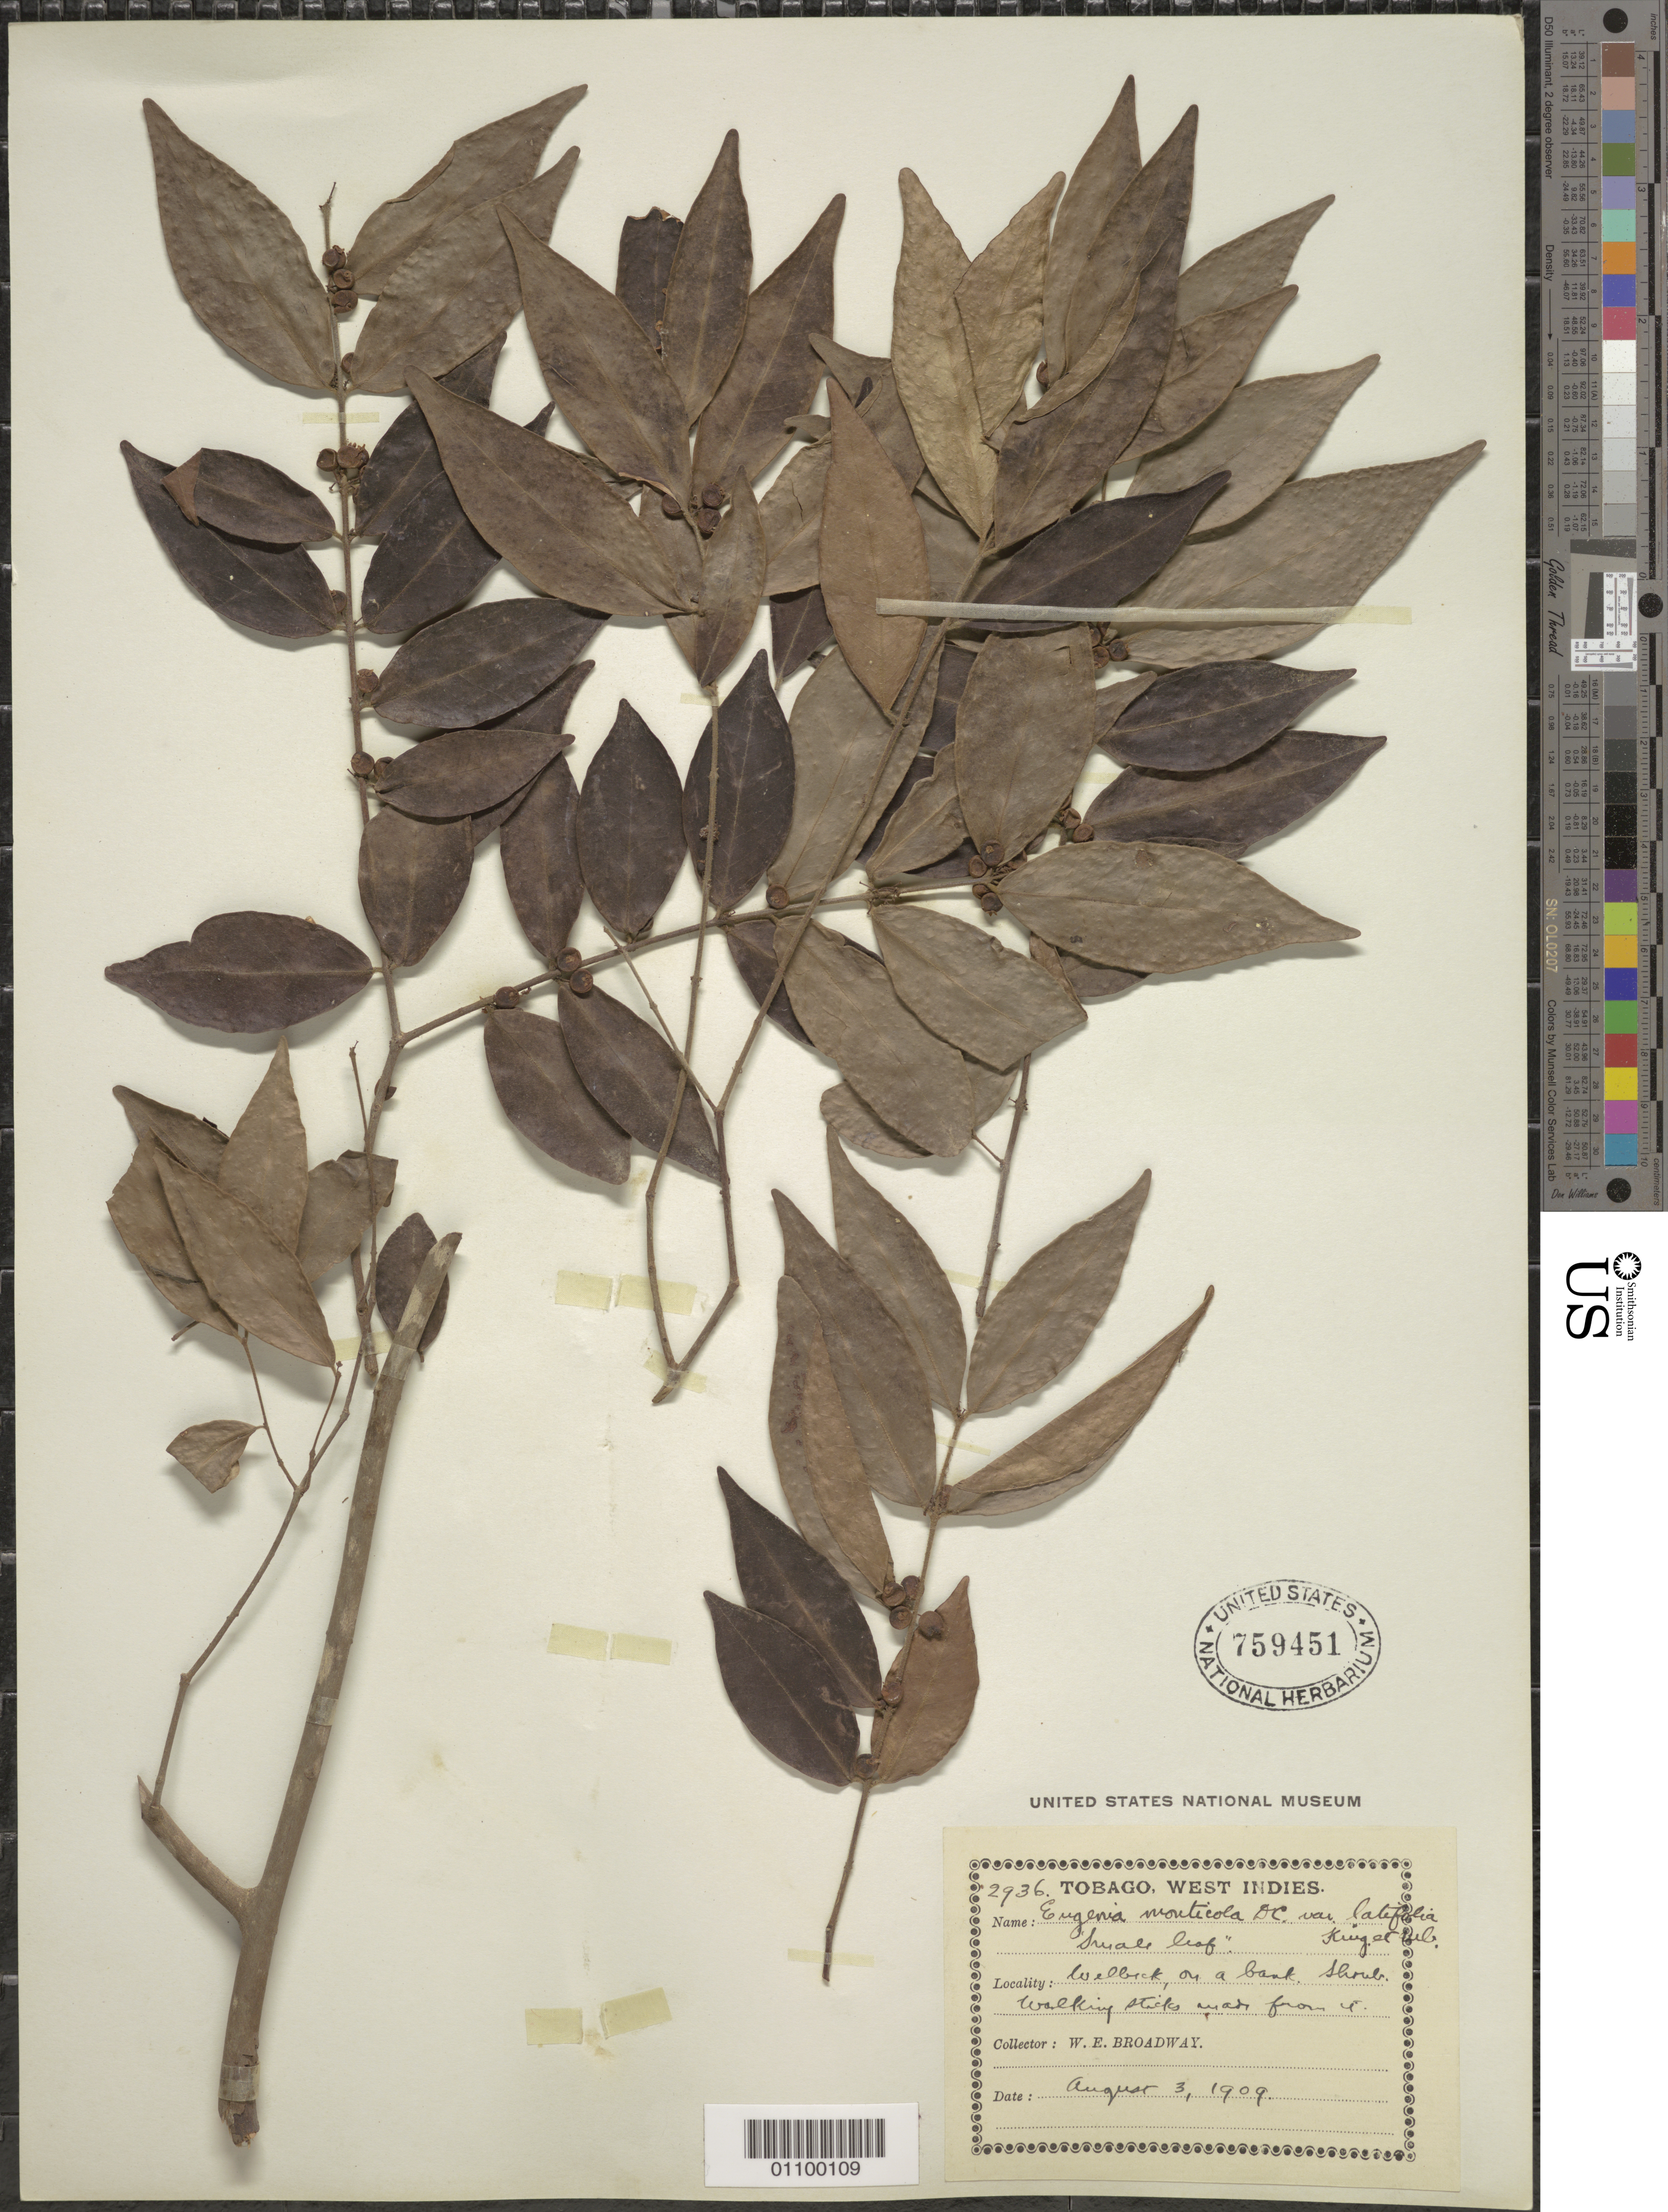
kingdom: Plantae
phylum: Tracheophyta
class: Magnoliopsida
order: Myrtales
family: Myrtaceae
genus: Eugenia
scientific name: Eugenia monticola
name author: (Sw.) DC.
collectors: W. E. Broadway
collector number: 2936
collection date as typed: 03 Aug 1909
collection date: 1909-08-03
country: Trinidad and Tobago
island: Tobago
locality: Wellick, on a bank.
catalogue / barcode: US 759451